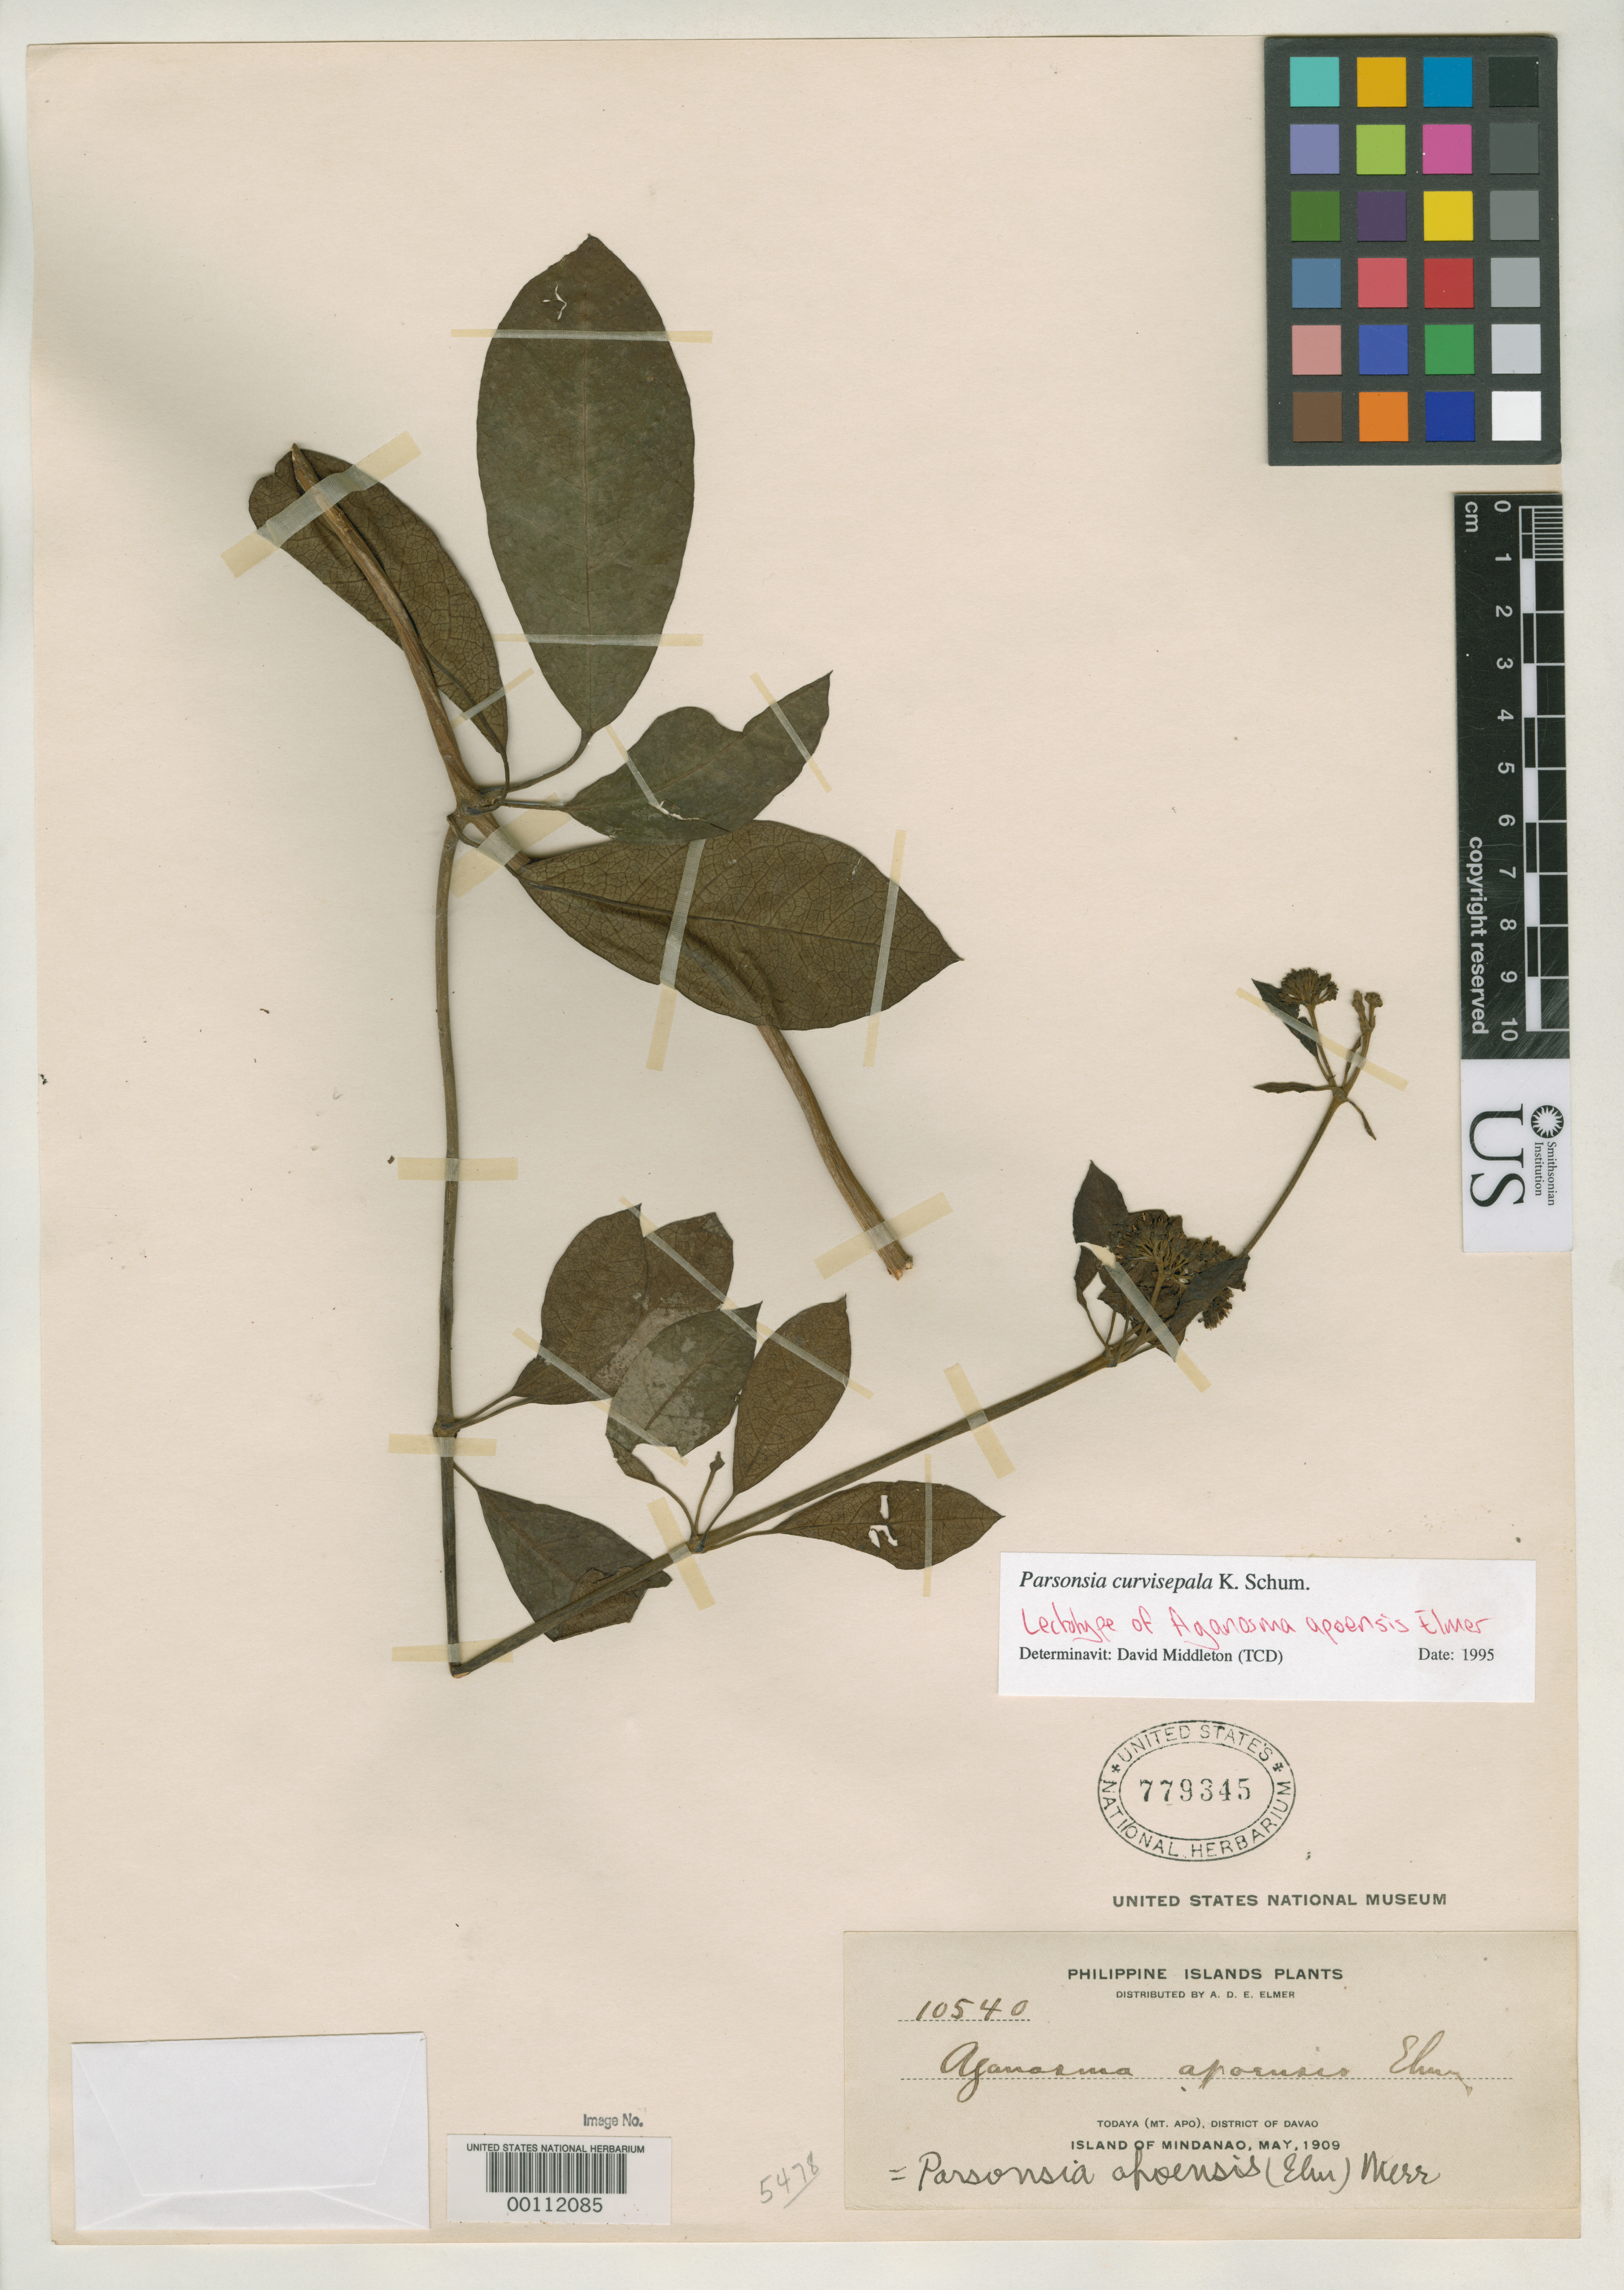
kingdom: Plantae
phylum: Tracheophyta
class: Magnoliopsida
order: Gentianales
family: Apocynaceae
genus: Aganosma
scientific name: Aganosma apoensis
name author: Elmer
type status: Isolectotype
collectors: A. D. E. Elmer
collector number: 10540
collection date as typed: May 1909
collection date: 1909-05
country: Philippines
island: Mindanao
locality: Todaya (Mt. Apo), District of Davao.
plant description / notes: Protologue cites collection numbers as 12540 & 11719, apparently a mis-citation for 10450. Specimen annotated D. J. Middleton (1995) as "Lectotype" but duplicate at K designated as lectotype in publication.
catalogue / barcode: US 779345